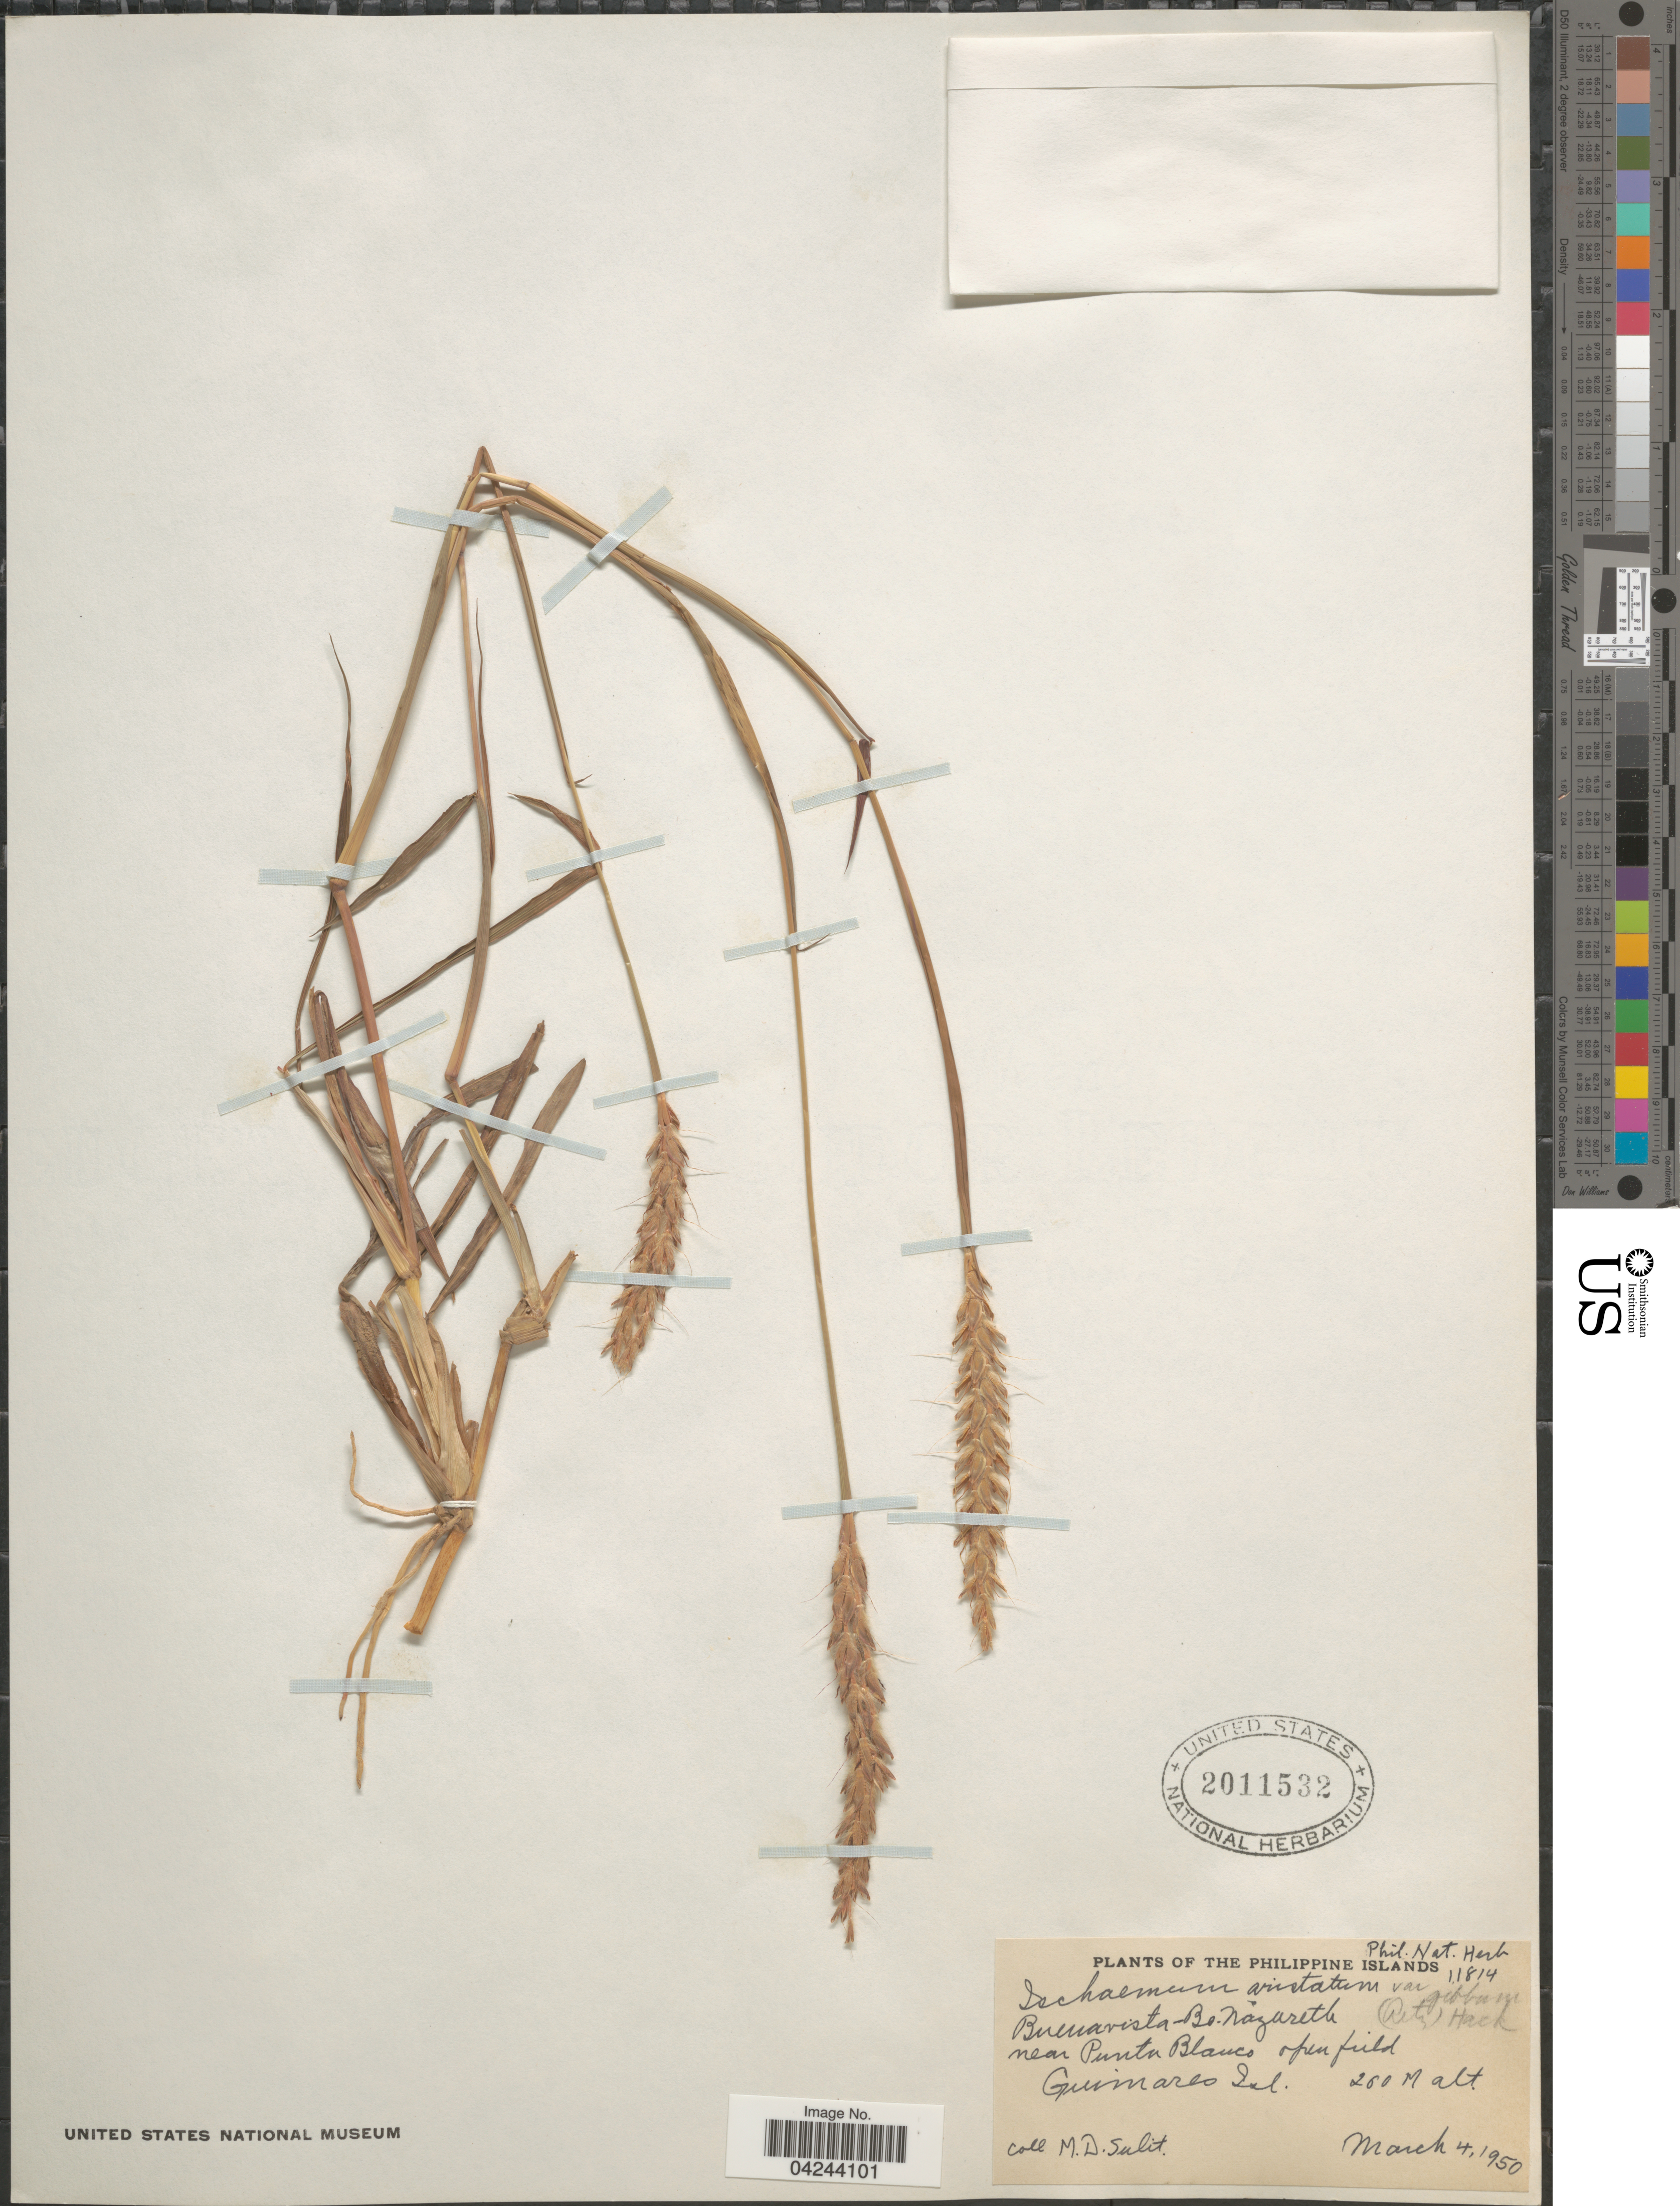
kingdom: Plantae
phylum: Tracheophyta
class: Liliopsida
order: Poales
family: Poaceae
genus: Ischaemum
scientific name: Ischaemum aristatum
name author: L.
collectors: M. Sulit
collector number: Phil. Nat. Herb. 11814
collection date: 1950-03-04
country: Philippines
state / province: Western Visayas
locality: The Philippine Islands. Buenavista-Bo.Nazareth near Punta Blanco. Guimares Isl.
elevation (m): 260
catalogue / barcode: US 2011532